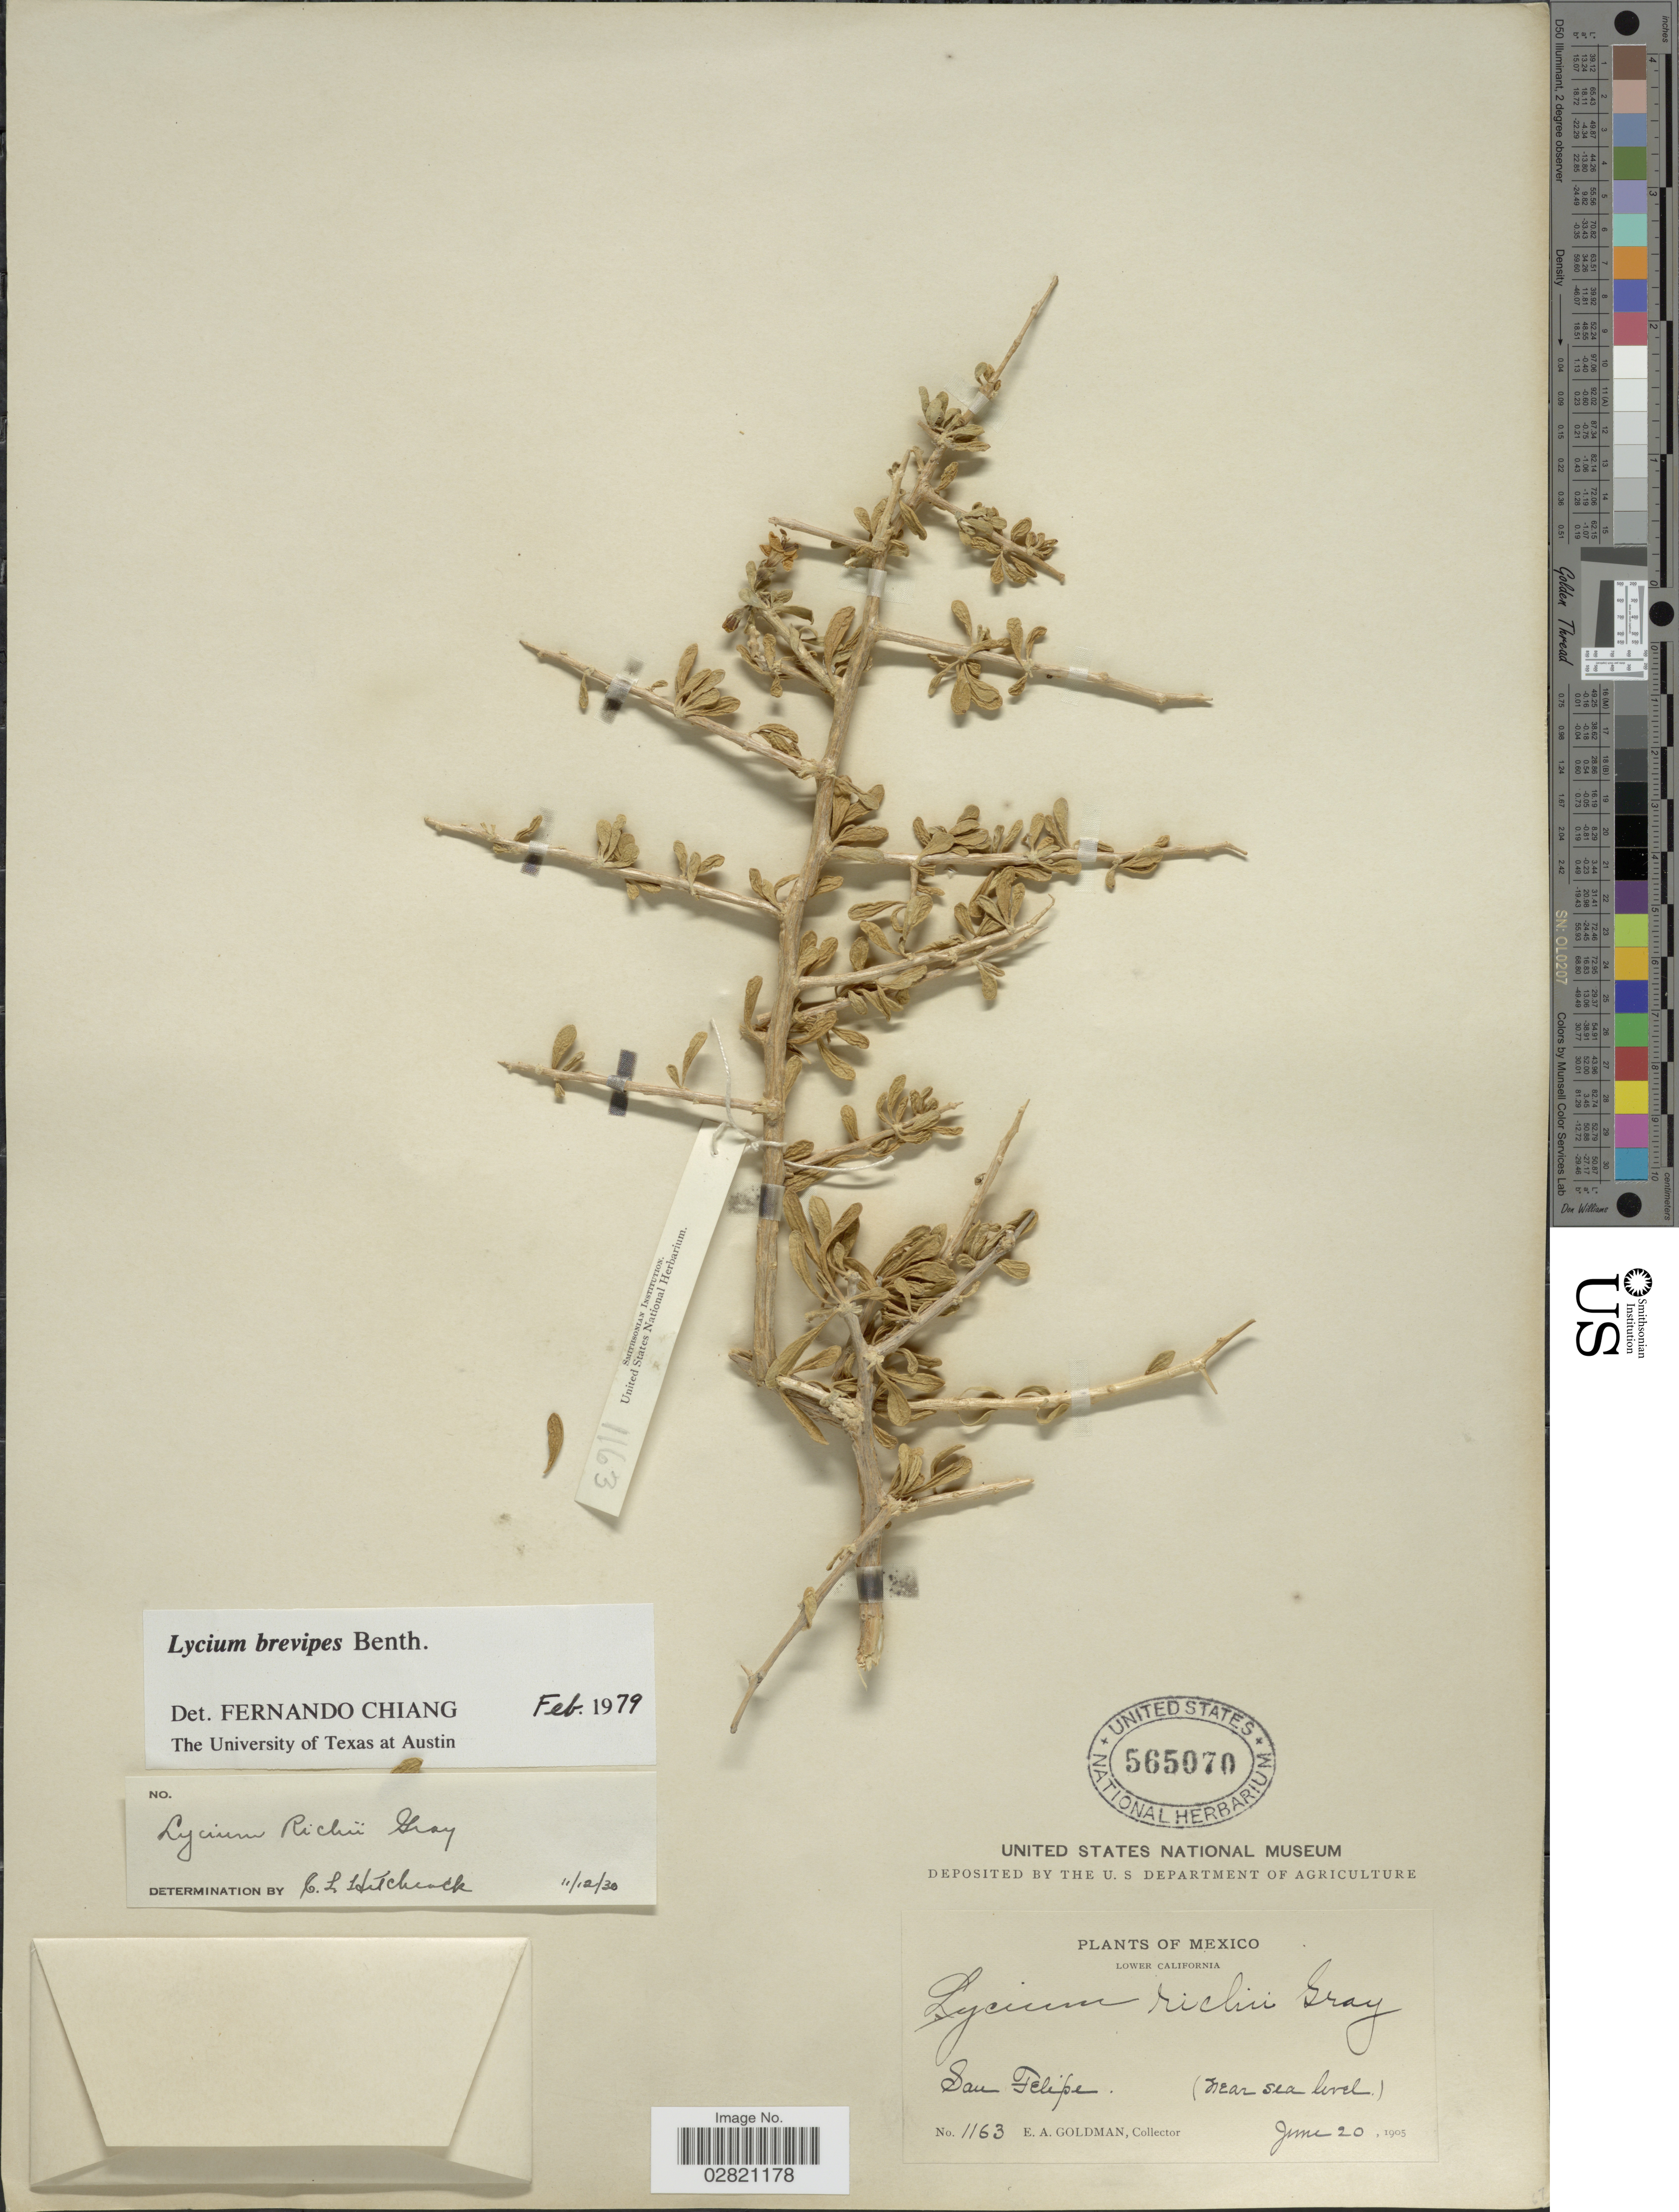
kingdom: Plantae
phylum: Tracheophyta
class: Magnoliopsida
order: Solanales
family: Solanaceae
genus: Lycium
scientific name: Lycium brevipes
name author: Benth.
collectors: E. A. Goldman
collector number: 1163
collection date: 1905-06-20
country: Mexico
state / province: Baja California Norte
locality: Lower California, San Felipe.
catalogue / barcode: US 565070